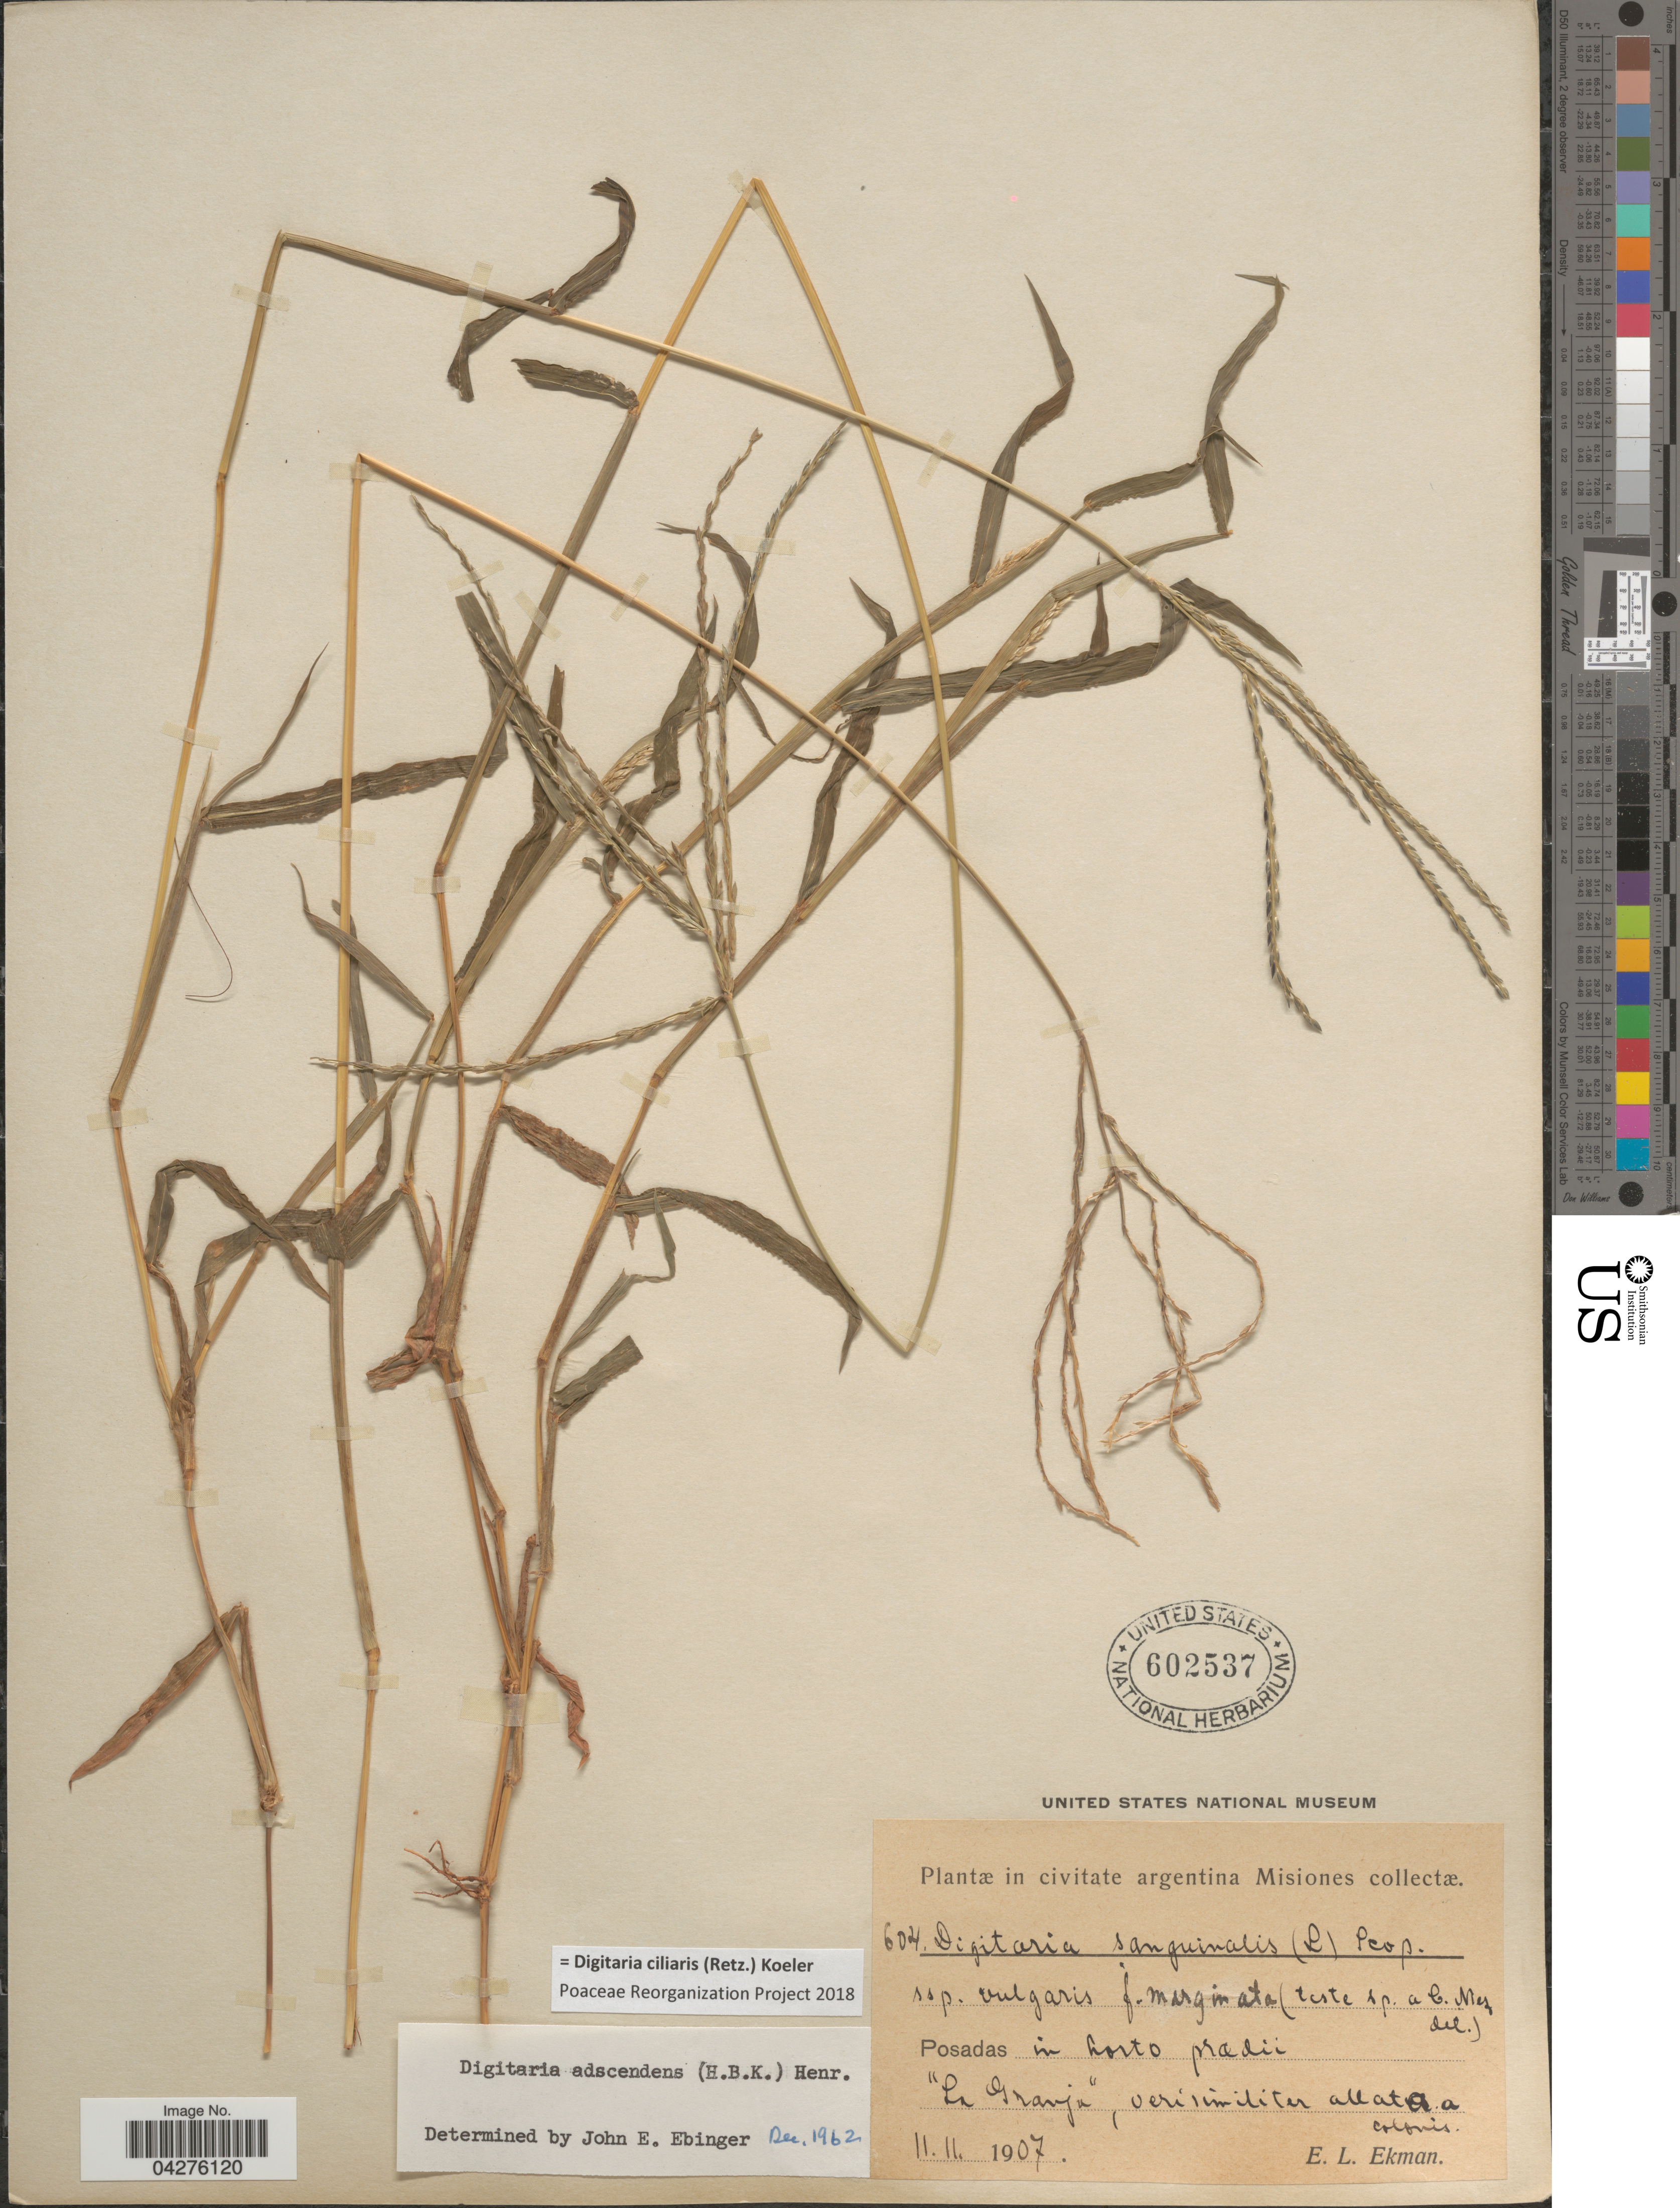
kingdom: Plantae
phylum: Tracheophyta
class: Liliopsida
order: Poales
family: Poaceae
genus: Digitaria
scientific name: Digitaria ciliaris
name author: (Retz.) Koeler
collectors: E. L. Ekman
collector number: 604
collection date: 1907-11-11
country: Argentina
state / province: Misiones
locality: Posadas in horto pradii. "La Granja", verinimiliter allata a colonis.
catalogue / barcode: US 602537